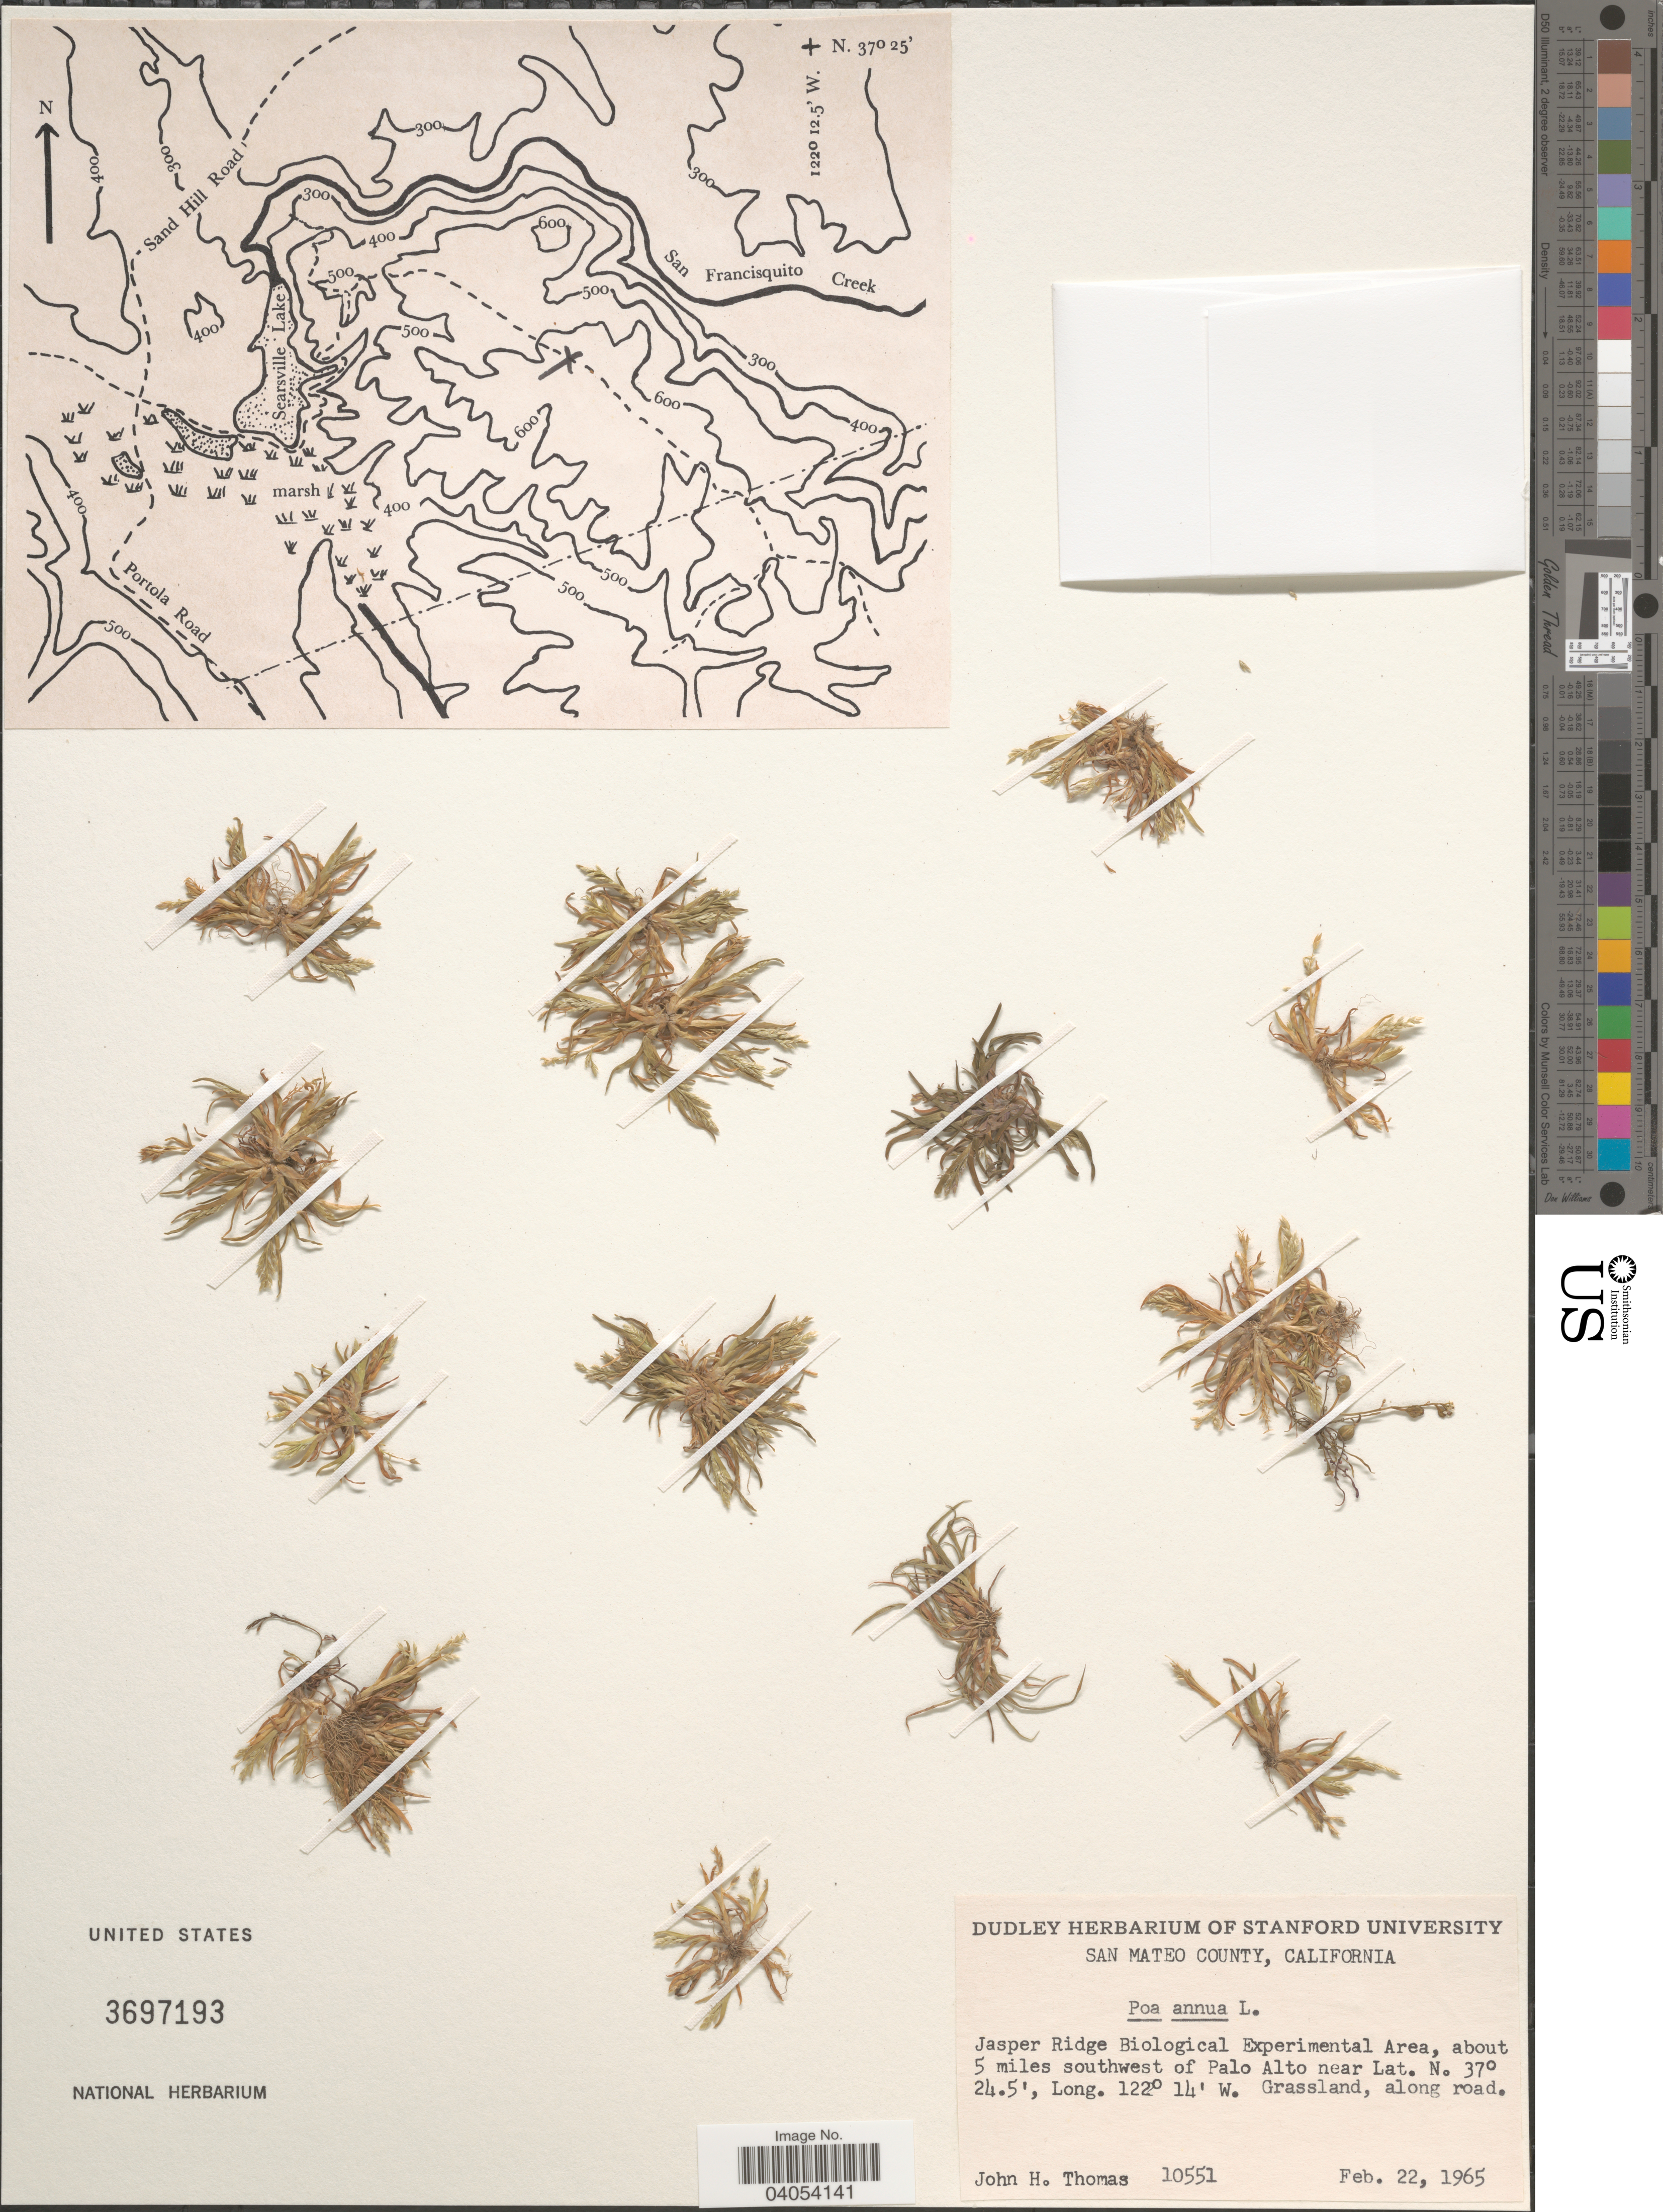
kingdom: Plantae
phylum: Tracheophyta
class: Liliopsida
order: Poales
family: Poaceae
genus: Poa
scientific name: Poa annua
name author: L.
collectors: J. H. Thomas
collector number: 10551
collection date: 1965-02-22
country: United States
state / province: California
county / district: San Mateo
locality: San Mateo County. Jasper Ridge Biological Experimental Area, about 5 miles southwest of Palo Alto.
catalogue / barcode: US 3697193